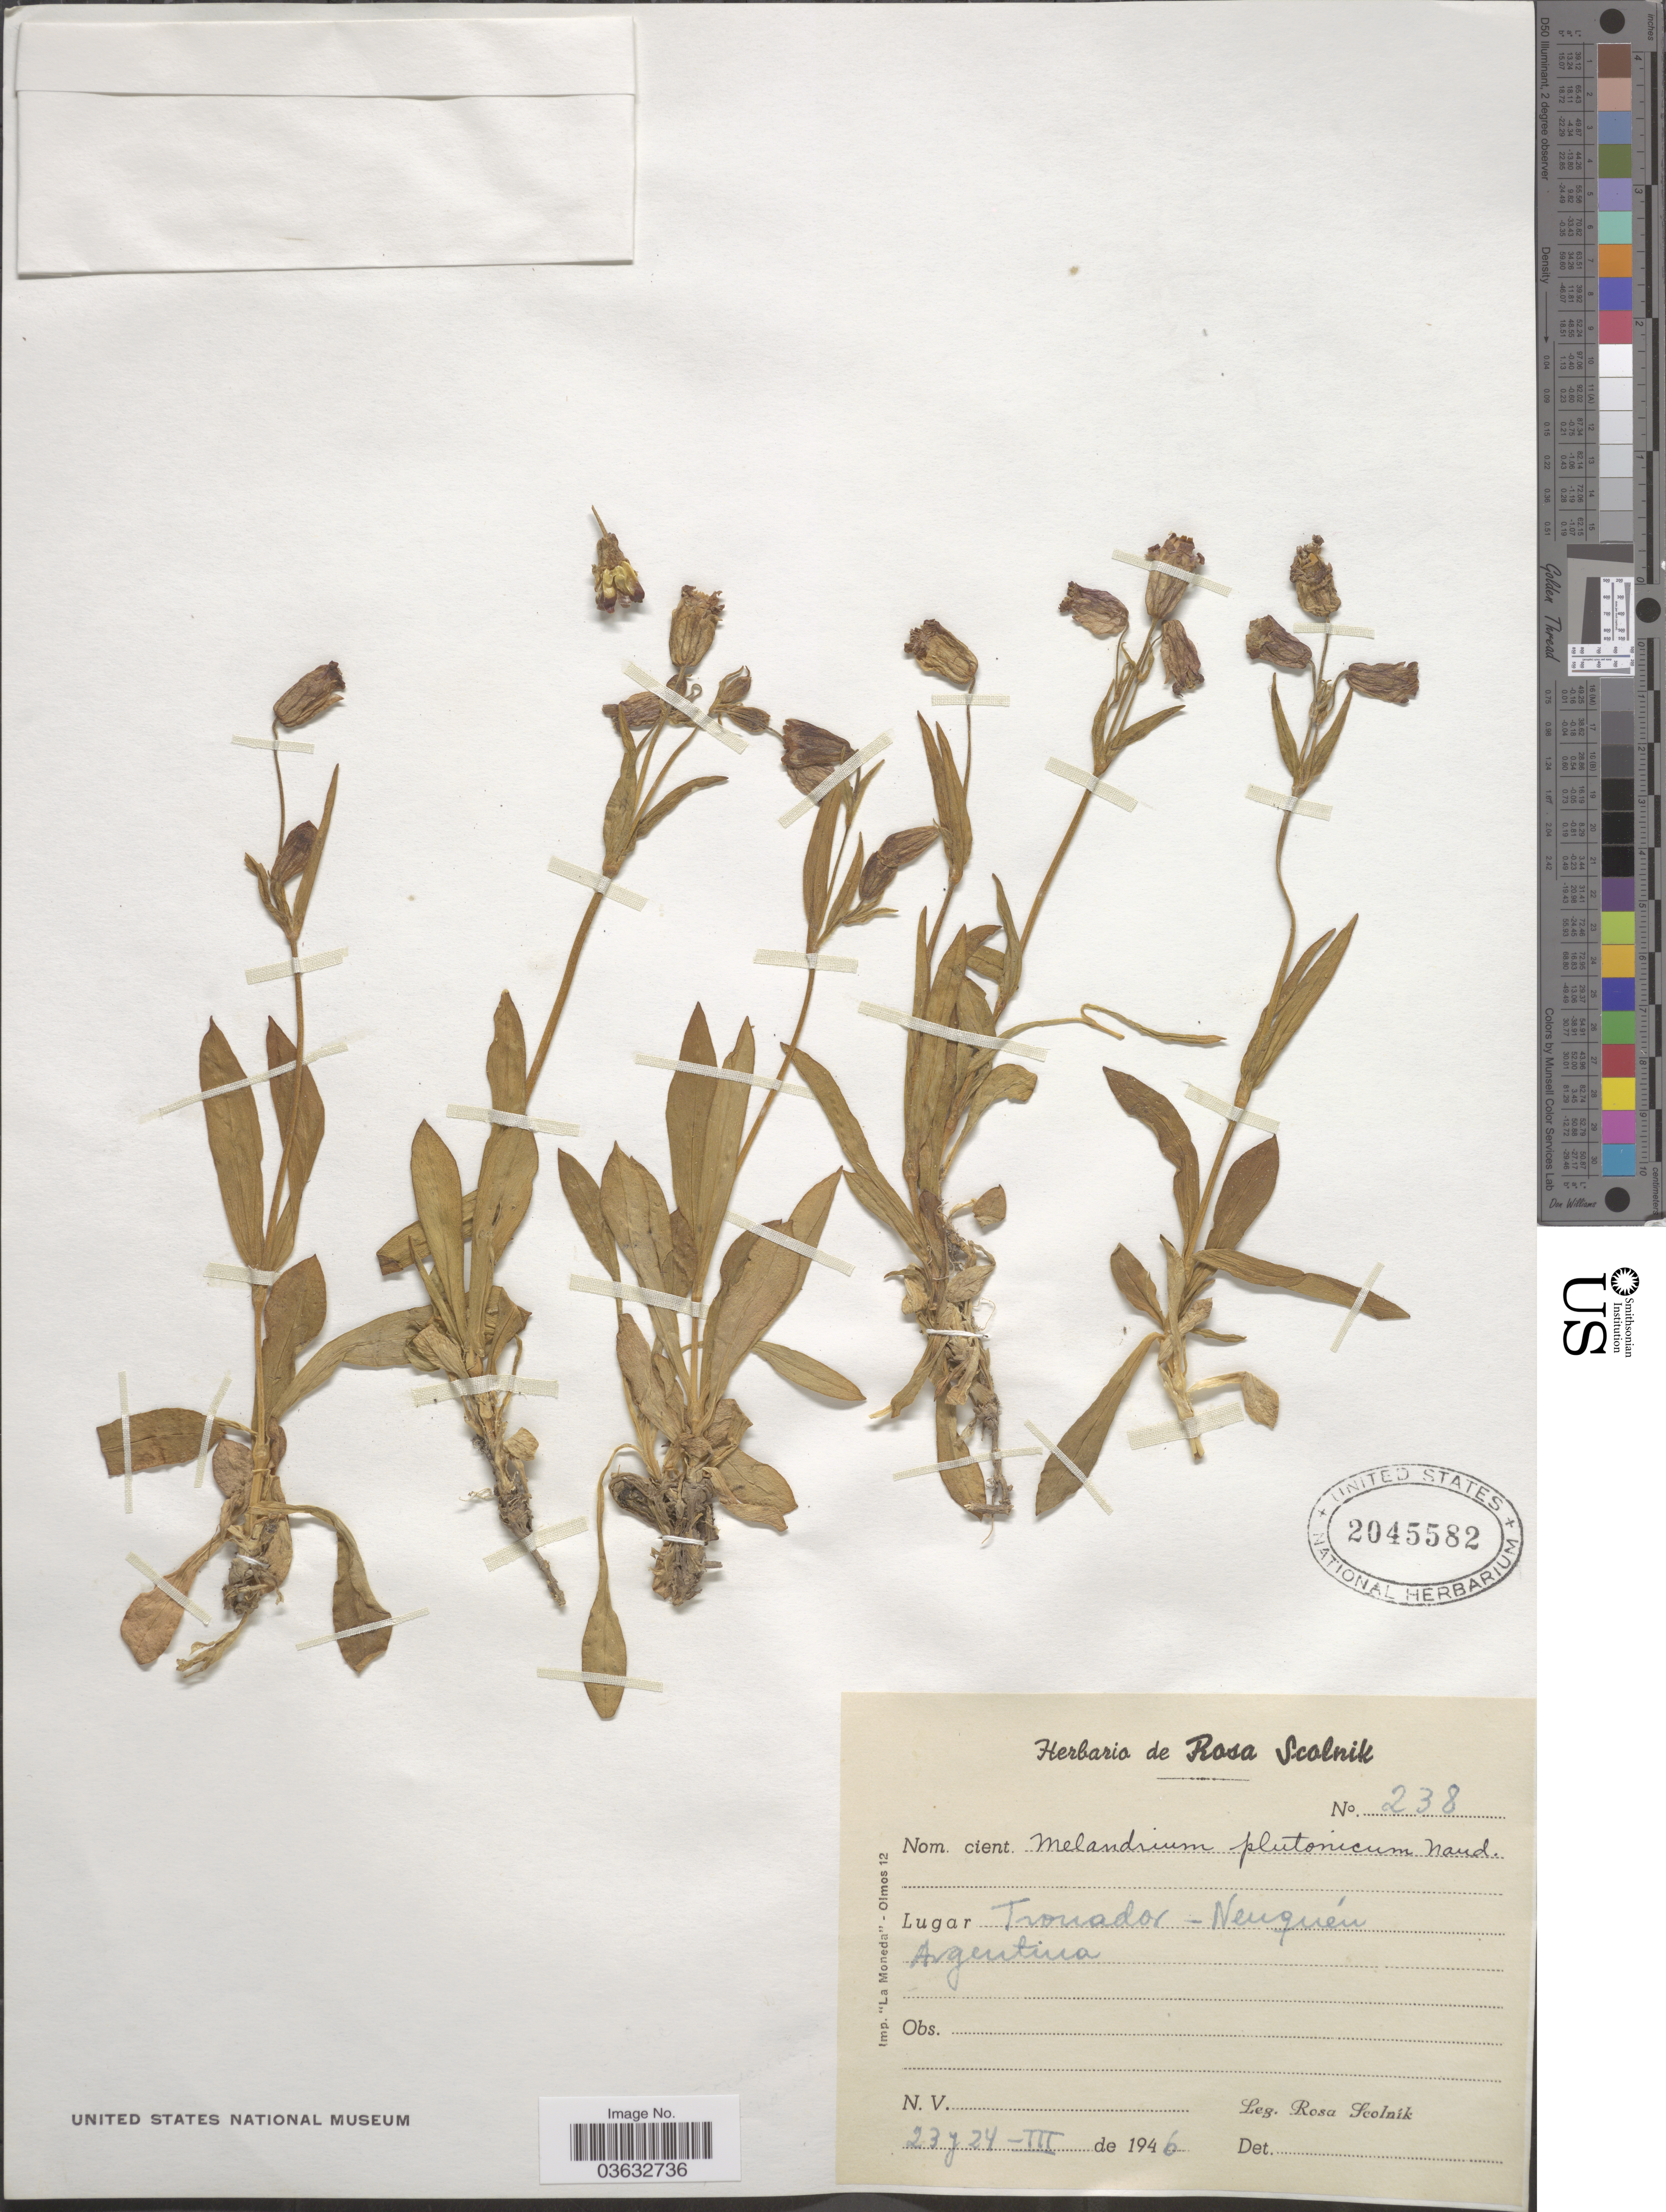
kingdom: Plantae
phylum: Tracheophyta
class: Magnoliopsida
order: Caryophyllales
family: Caryophyllaceae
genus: Silene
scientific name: Silene plutonica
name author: Naudin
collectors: R. Scolnik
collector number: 238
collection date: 1946-03-23/1946-03-24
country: Argentina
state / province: Neuquen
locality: Tronador - Neuquén.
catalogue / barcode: US 2045582